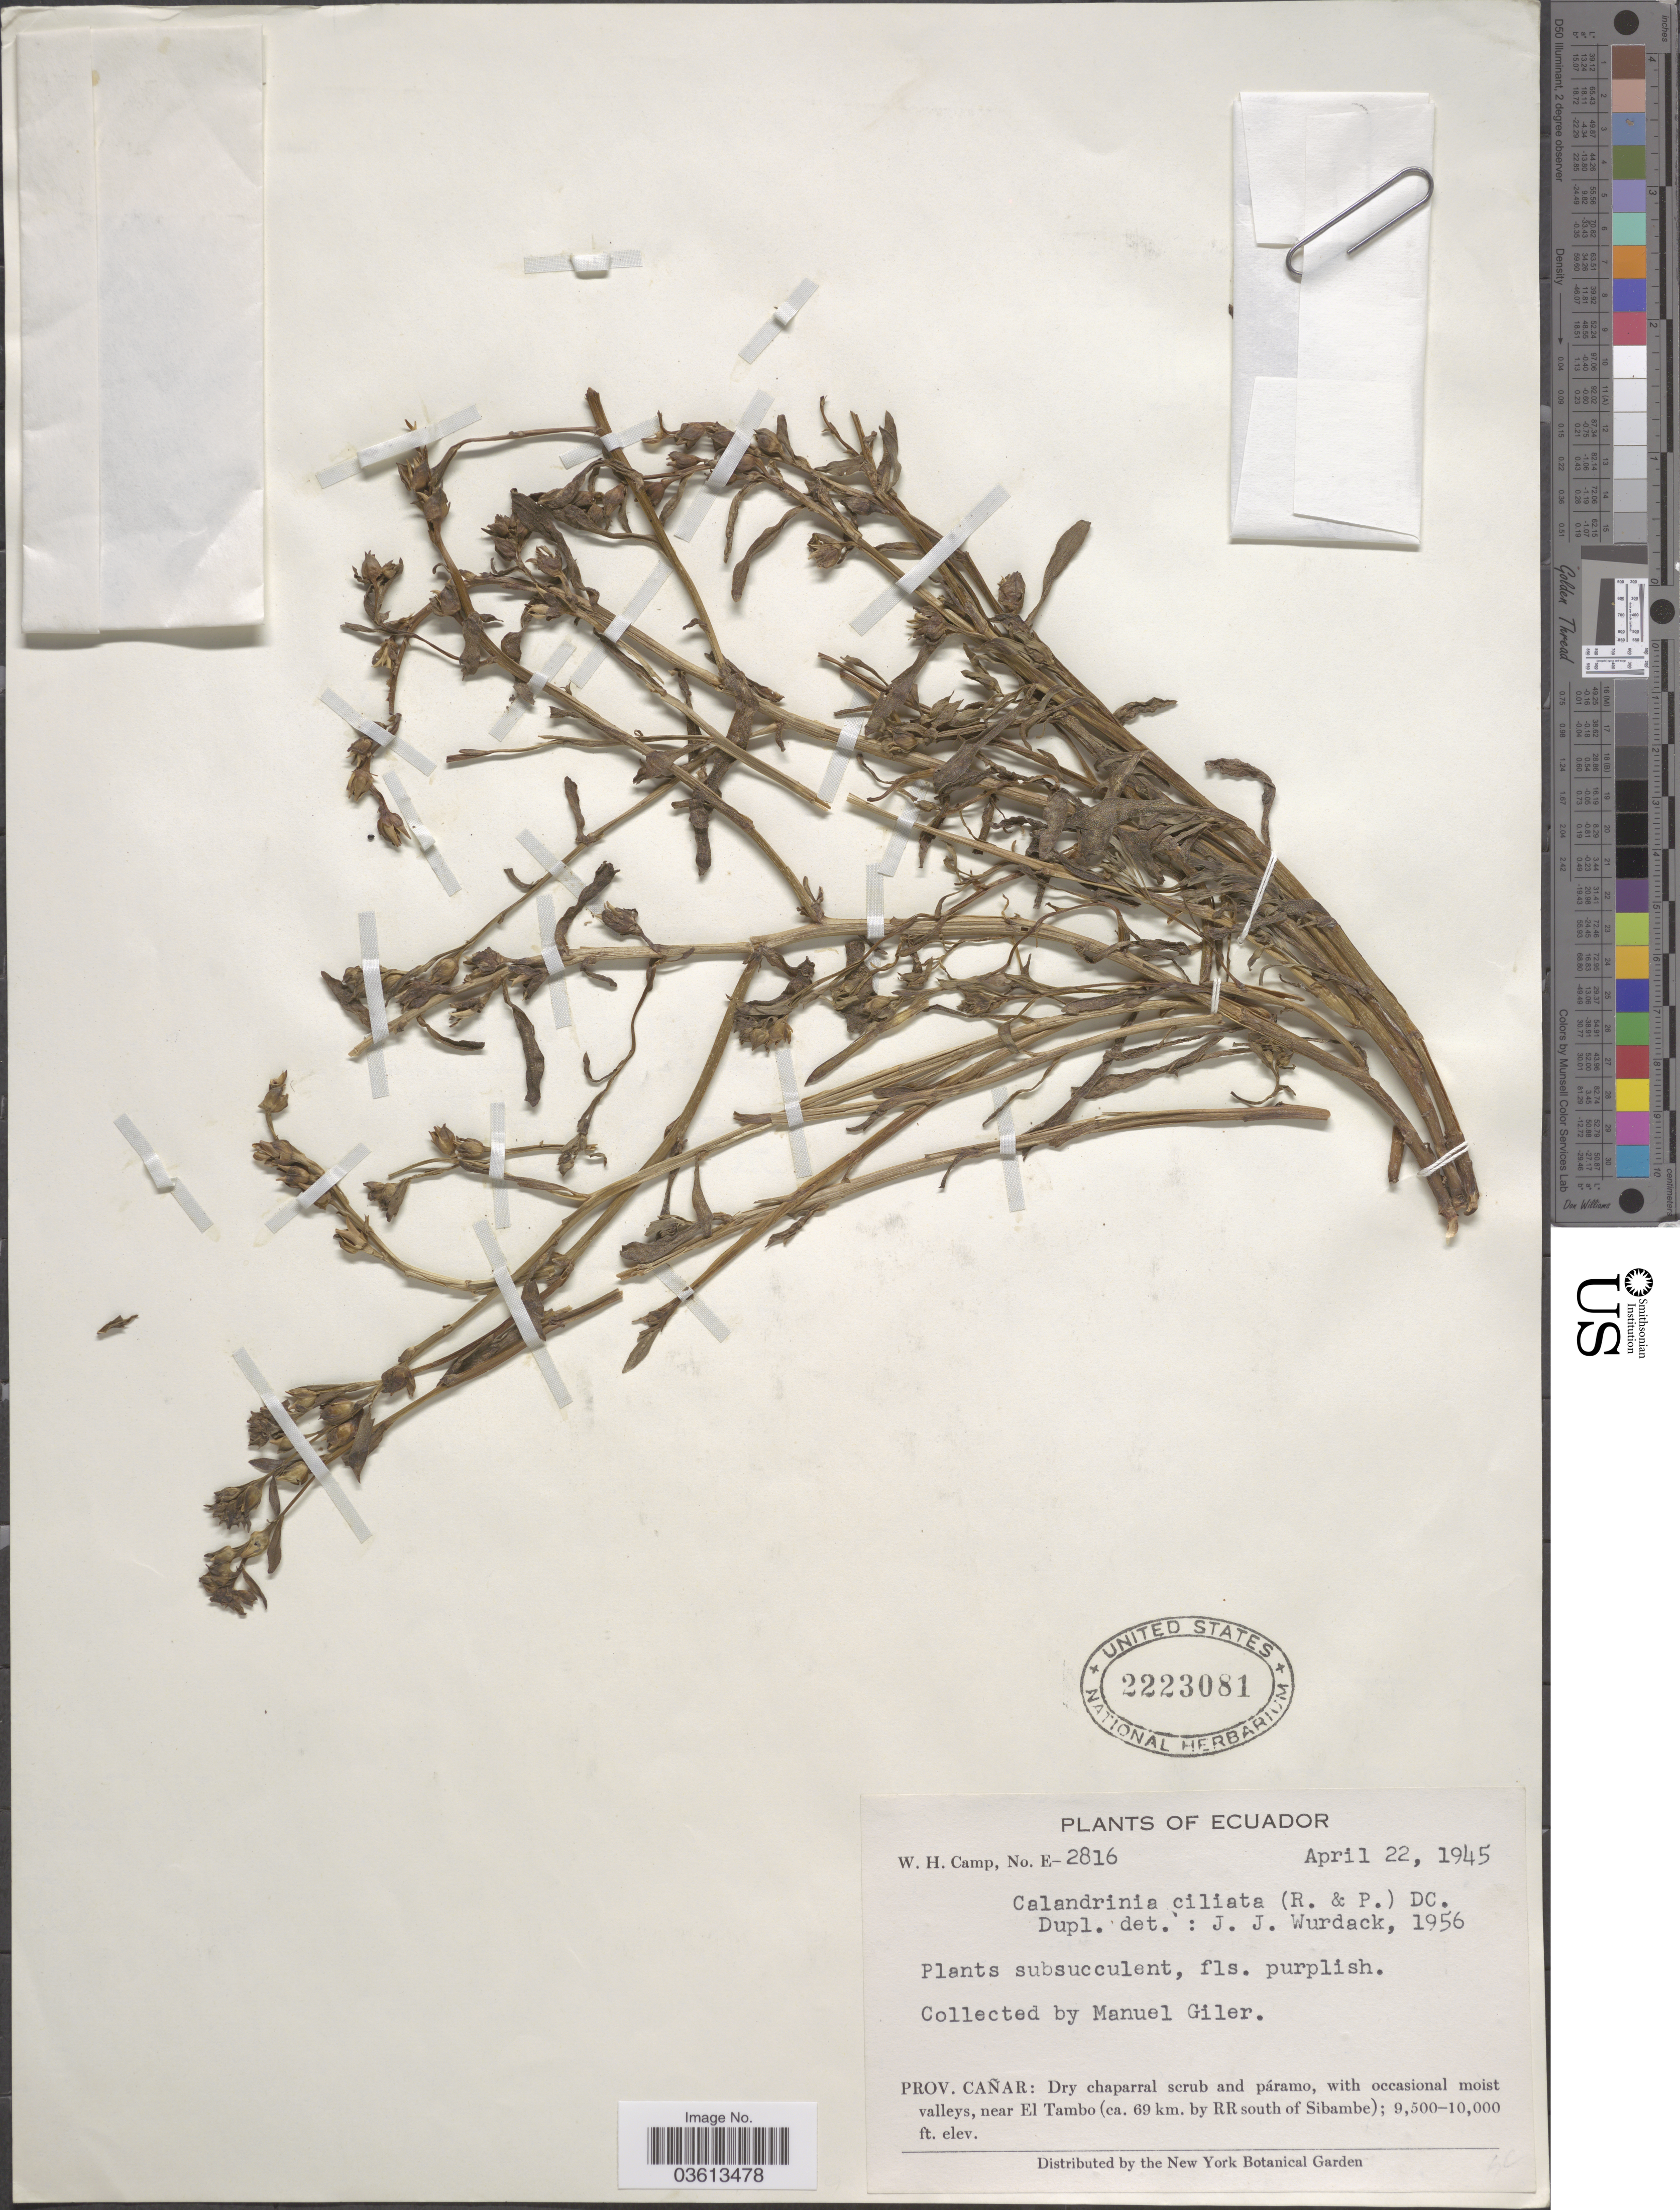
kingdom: Plantae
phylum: Tracheophyta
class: Magnoliopsida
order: Caryophyllales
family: Montiaceae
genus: Calandrinia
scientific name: Calandrinia ciliata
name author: (Ruiz & Pav.) DC.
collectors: M. Gíler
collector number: E-2816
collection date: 1945-04-22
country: Ecuador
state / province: Cañar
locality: Near El Tambo (ca. 69 km. by RR south of Sibambe).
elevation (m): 2896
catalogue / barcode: US 2223081